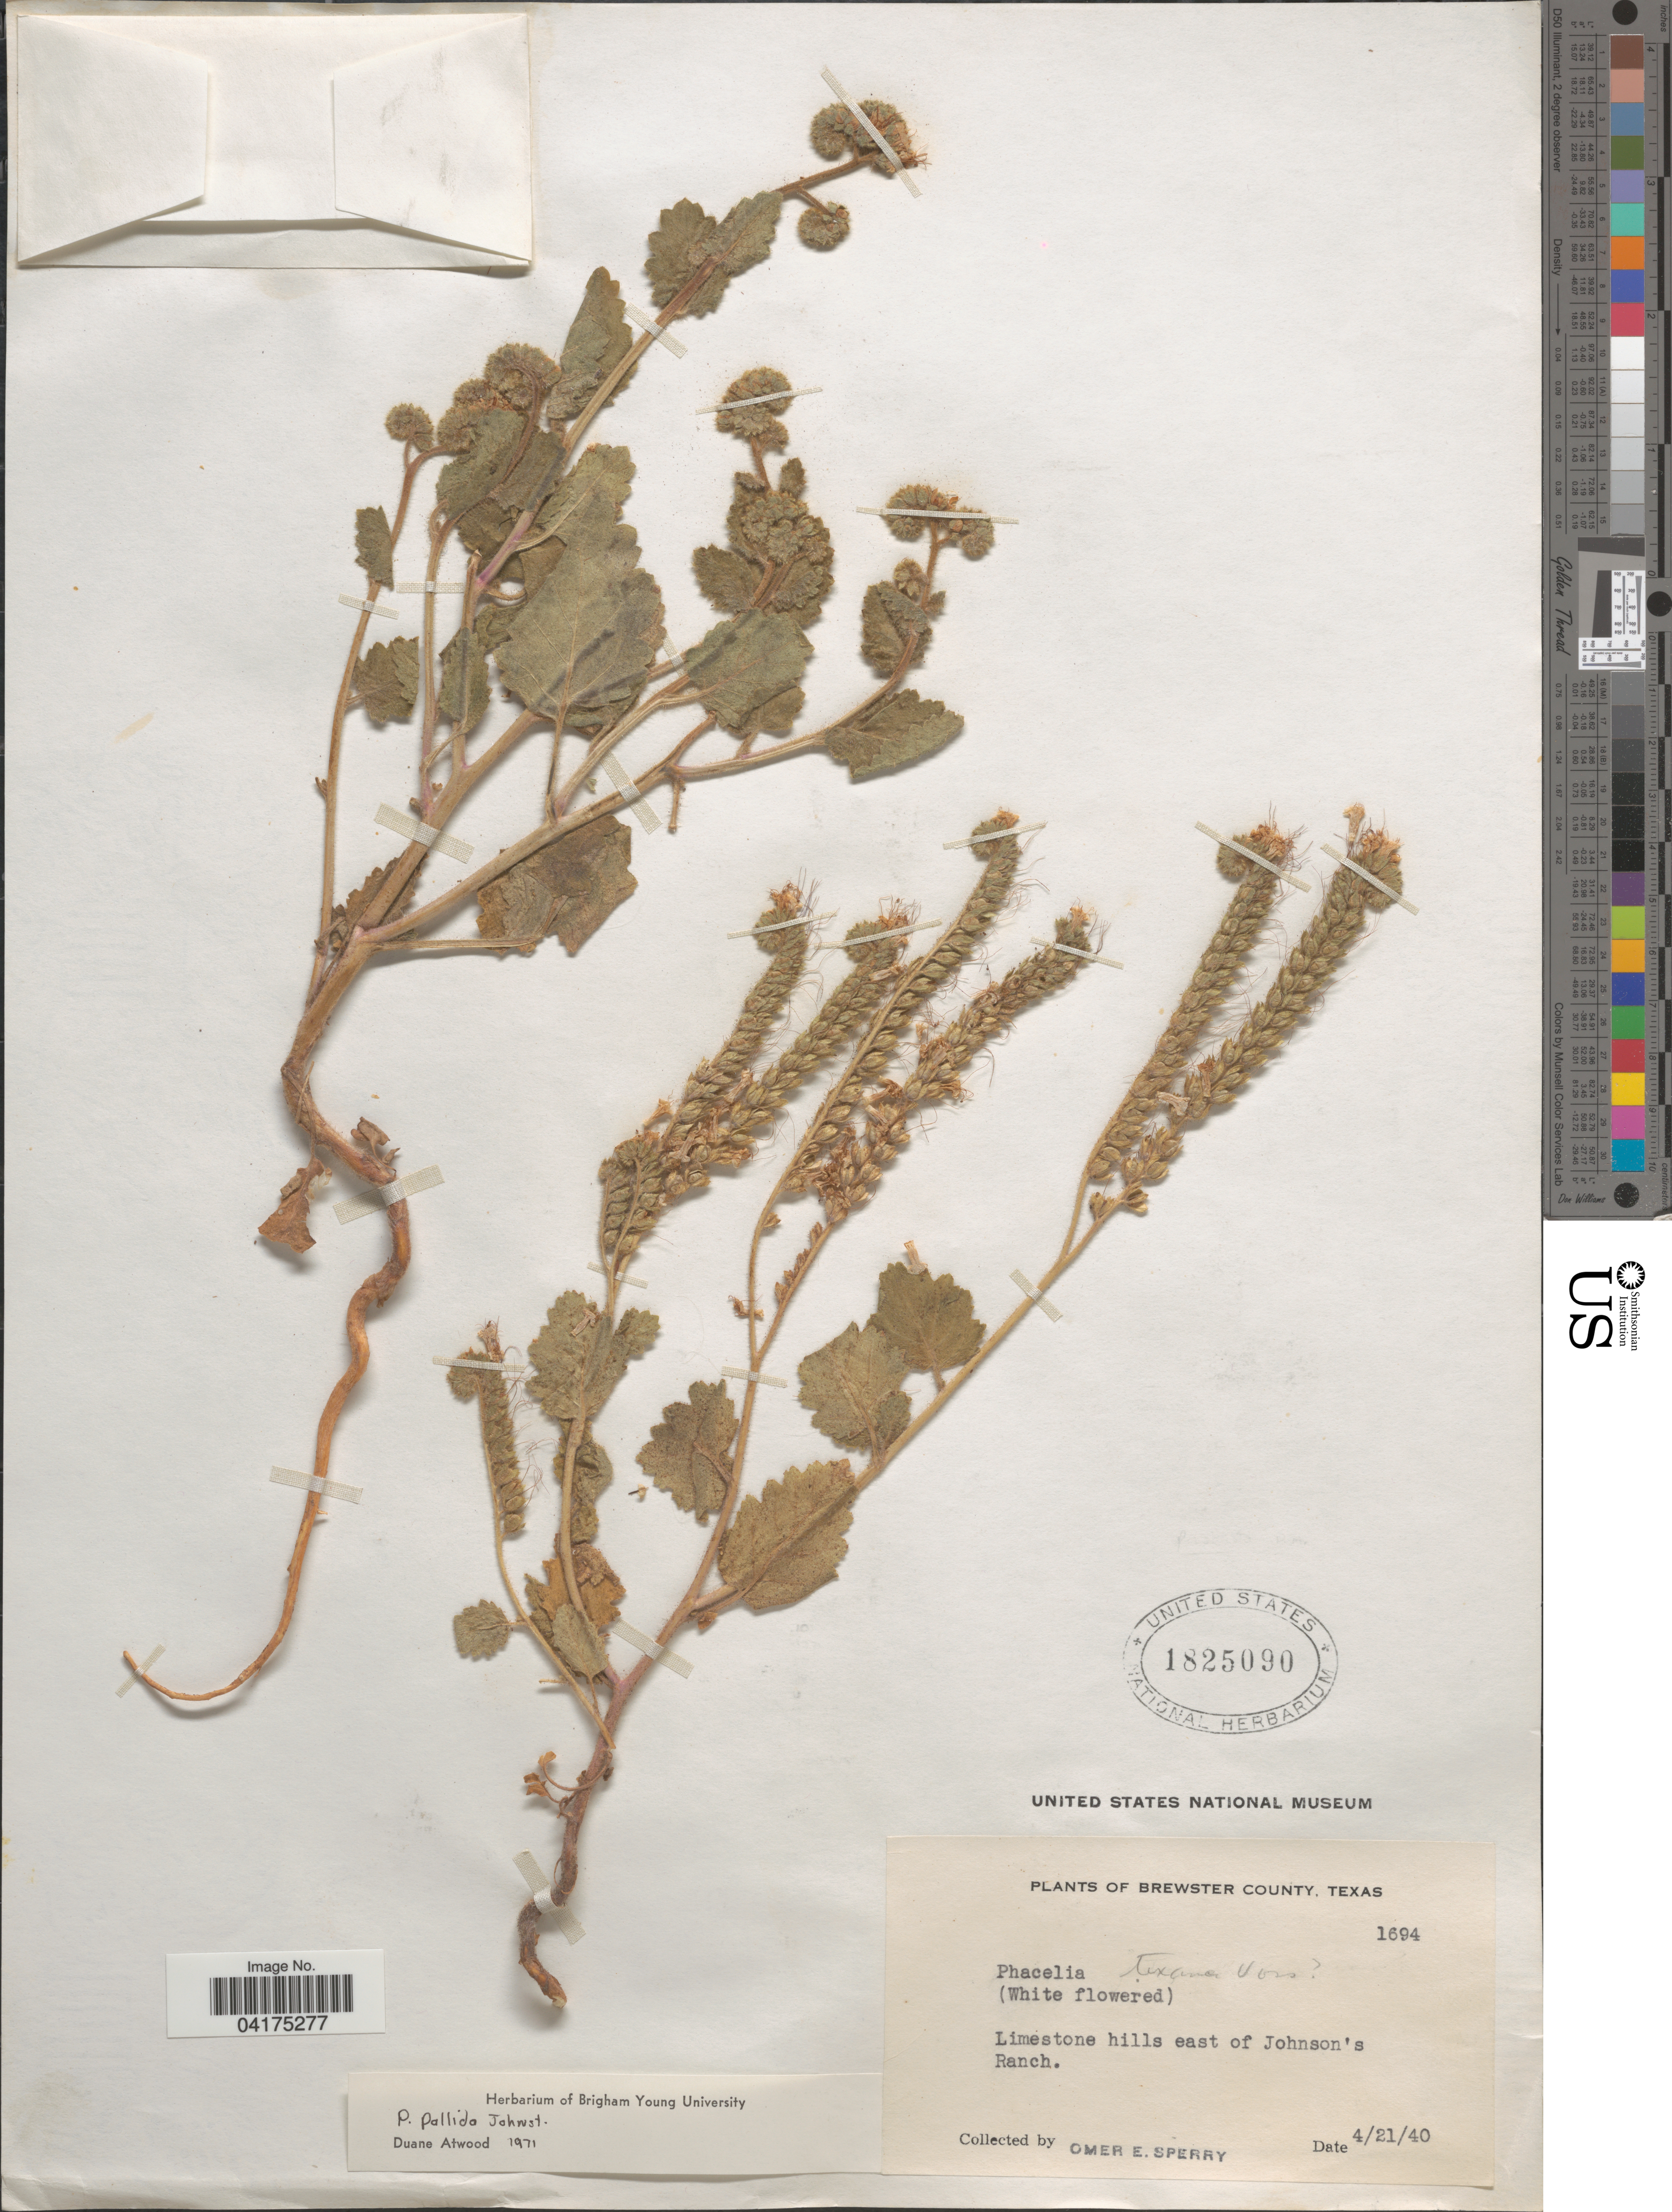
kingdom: Plantae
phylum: Tracheophyta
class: Magnoliopsida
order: Boraginales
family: Hydrophyllaceae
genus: Phacelia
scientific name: Phacelia pallida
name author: I.M. Johnst.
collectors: O. E. Sperry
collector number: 1694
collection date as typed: Transcribed d/m/y: 21/4/40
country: United States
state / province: Texas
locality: Brewster County. Limestone hills east of Johnson's Ranch.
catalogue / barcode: US 1825090